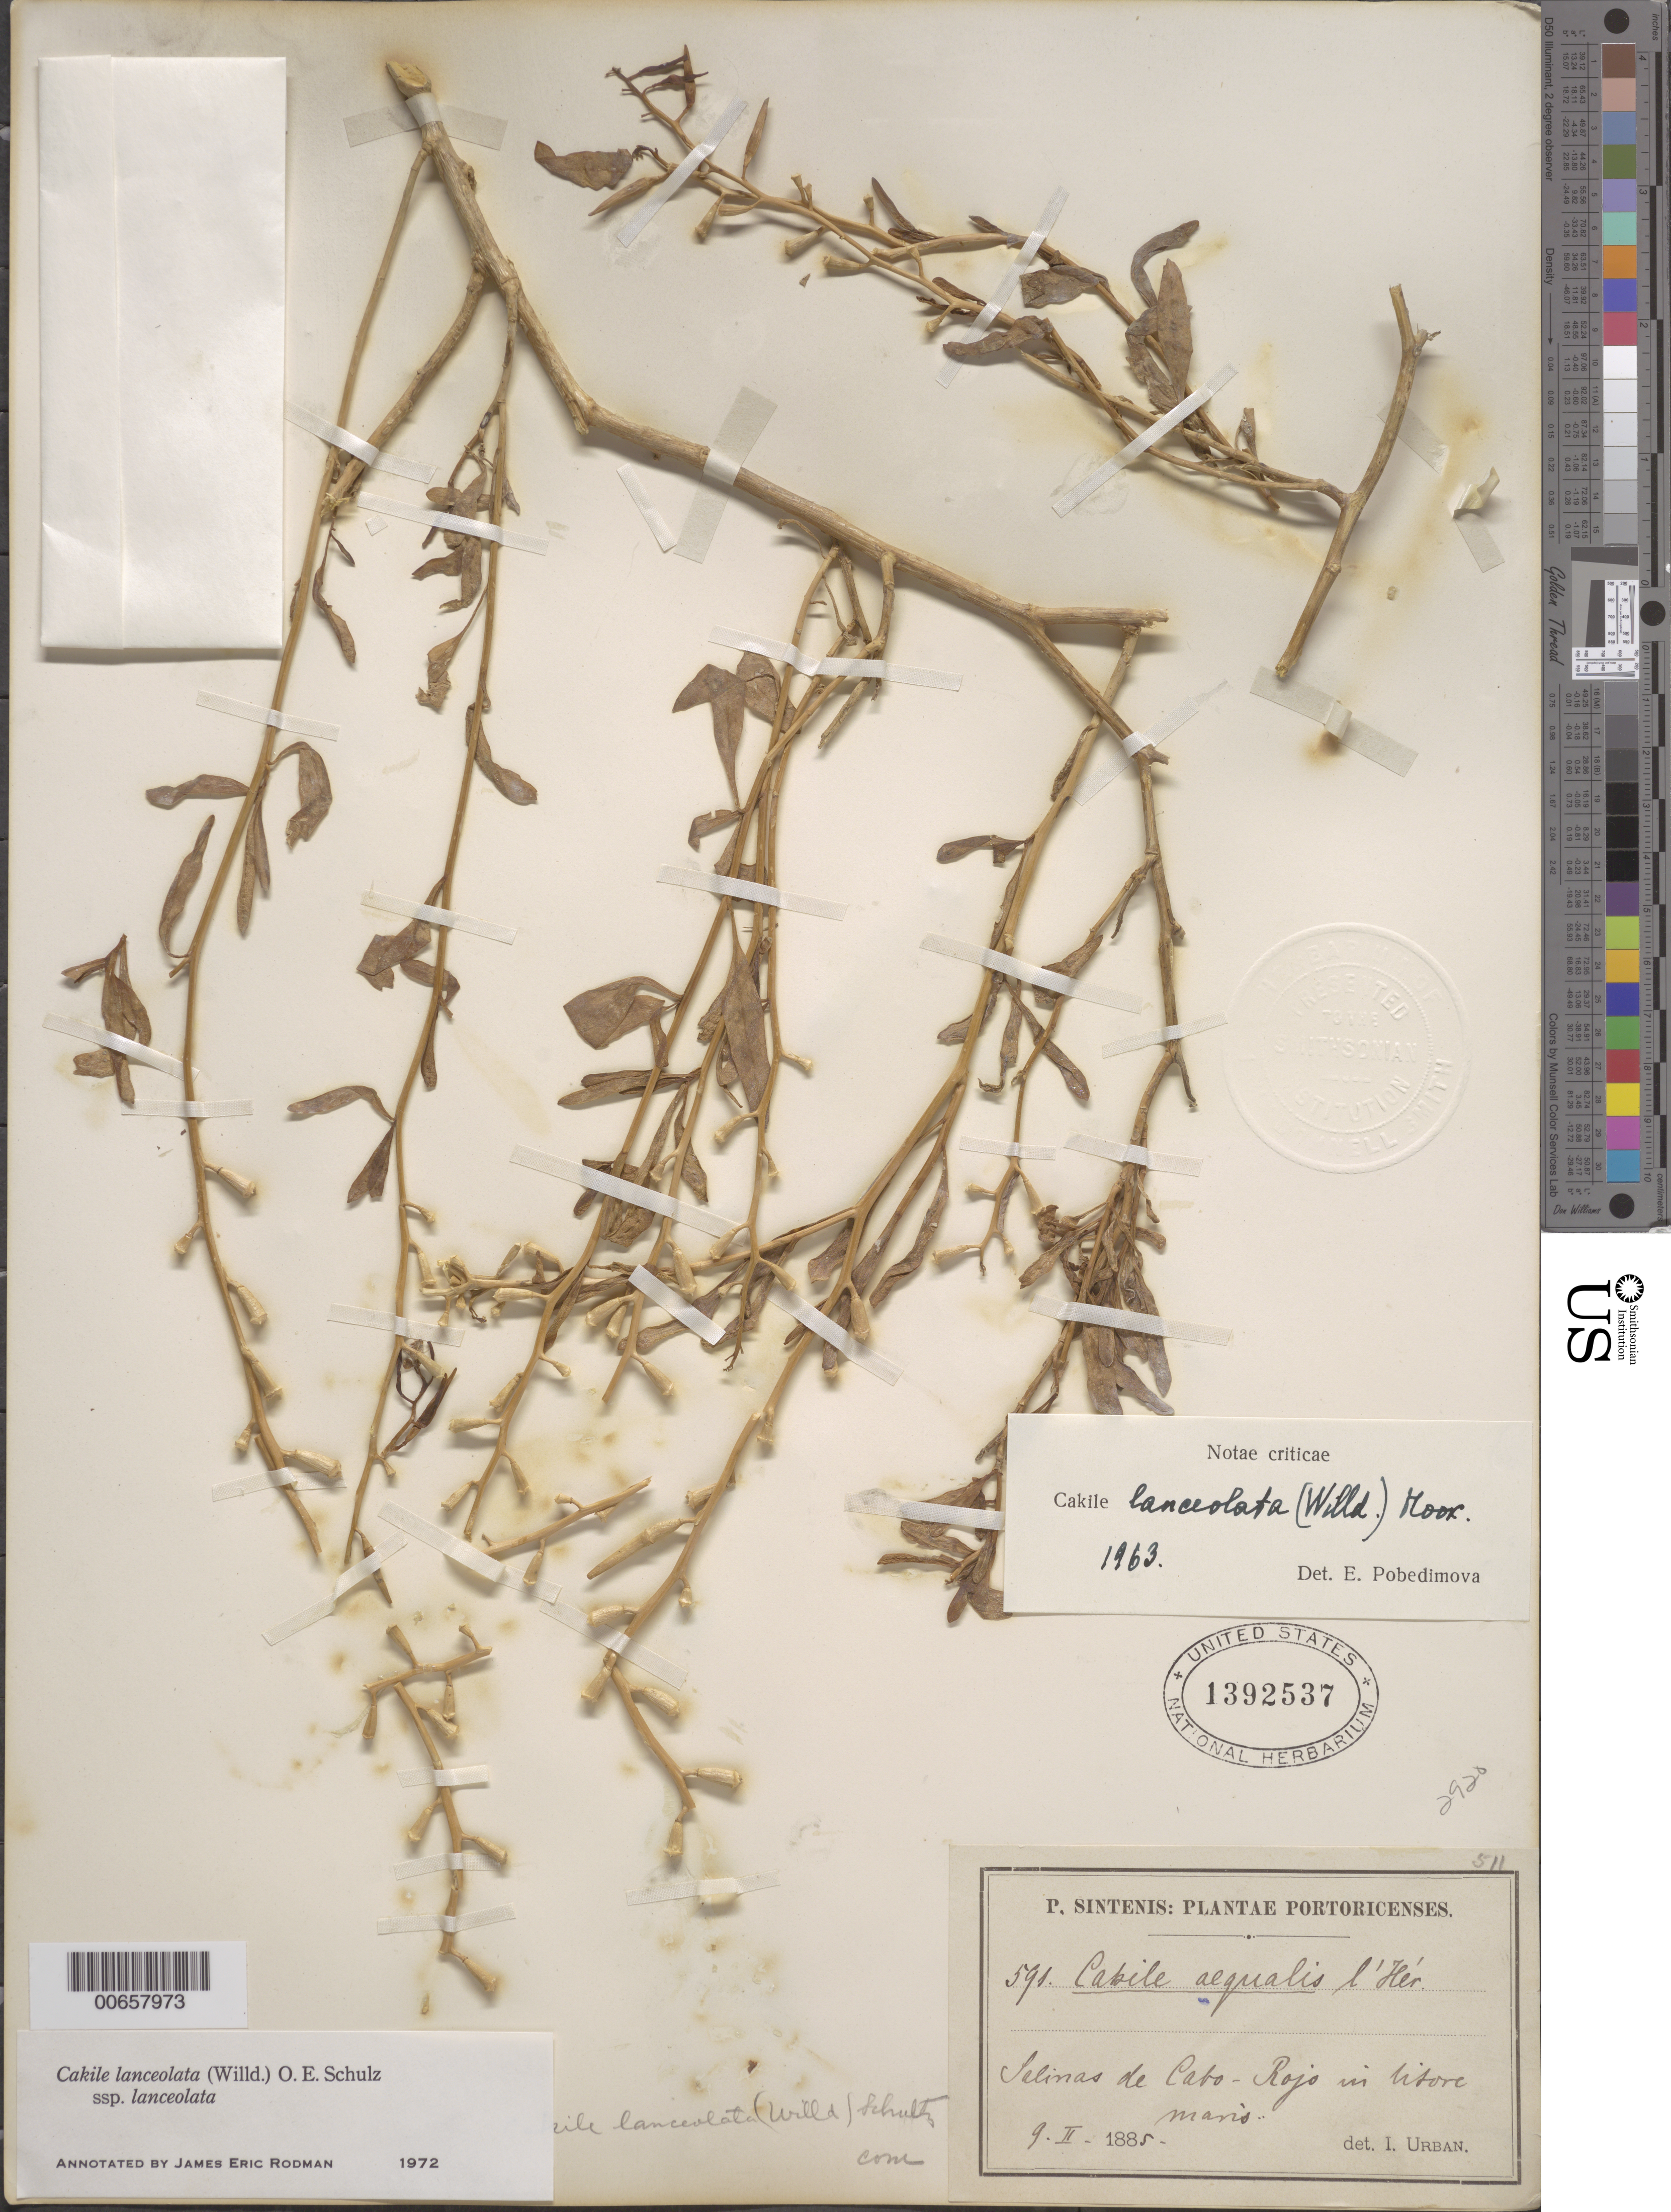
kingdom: Plantae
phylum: Tracheophyta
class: Magnoliopsida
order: Brassicales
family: Brassicaceae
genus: Cakile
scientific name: Cakile lanceolata subsp. lanceolata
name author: (Willd.) O.E. Schulz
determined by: Rodman, J. E.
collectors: P. Sintenis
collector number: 591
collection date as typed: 09 Feb 1885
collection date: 1885-02-09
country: Puerto Rico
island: Greater Antilles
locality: Salinas de Cabo-Rojo in litore maris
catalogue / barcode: US 1392537